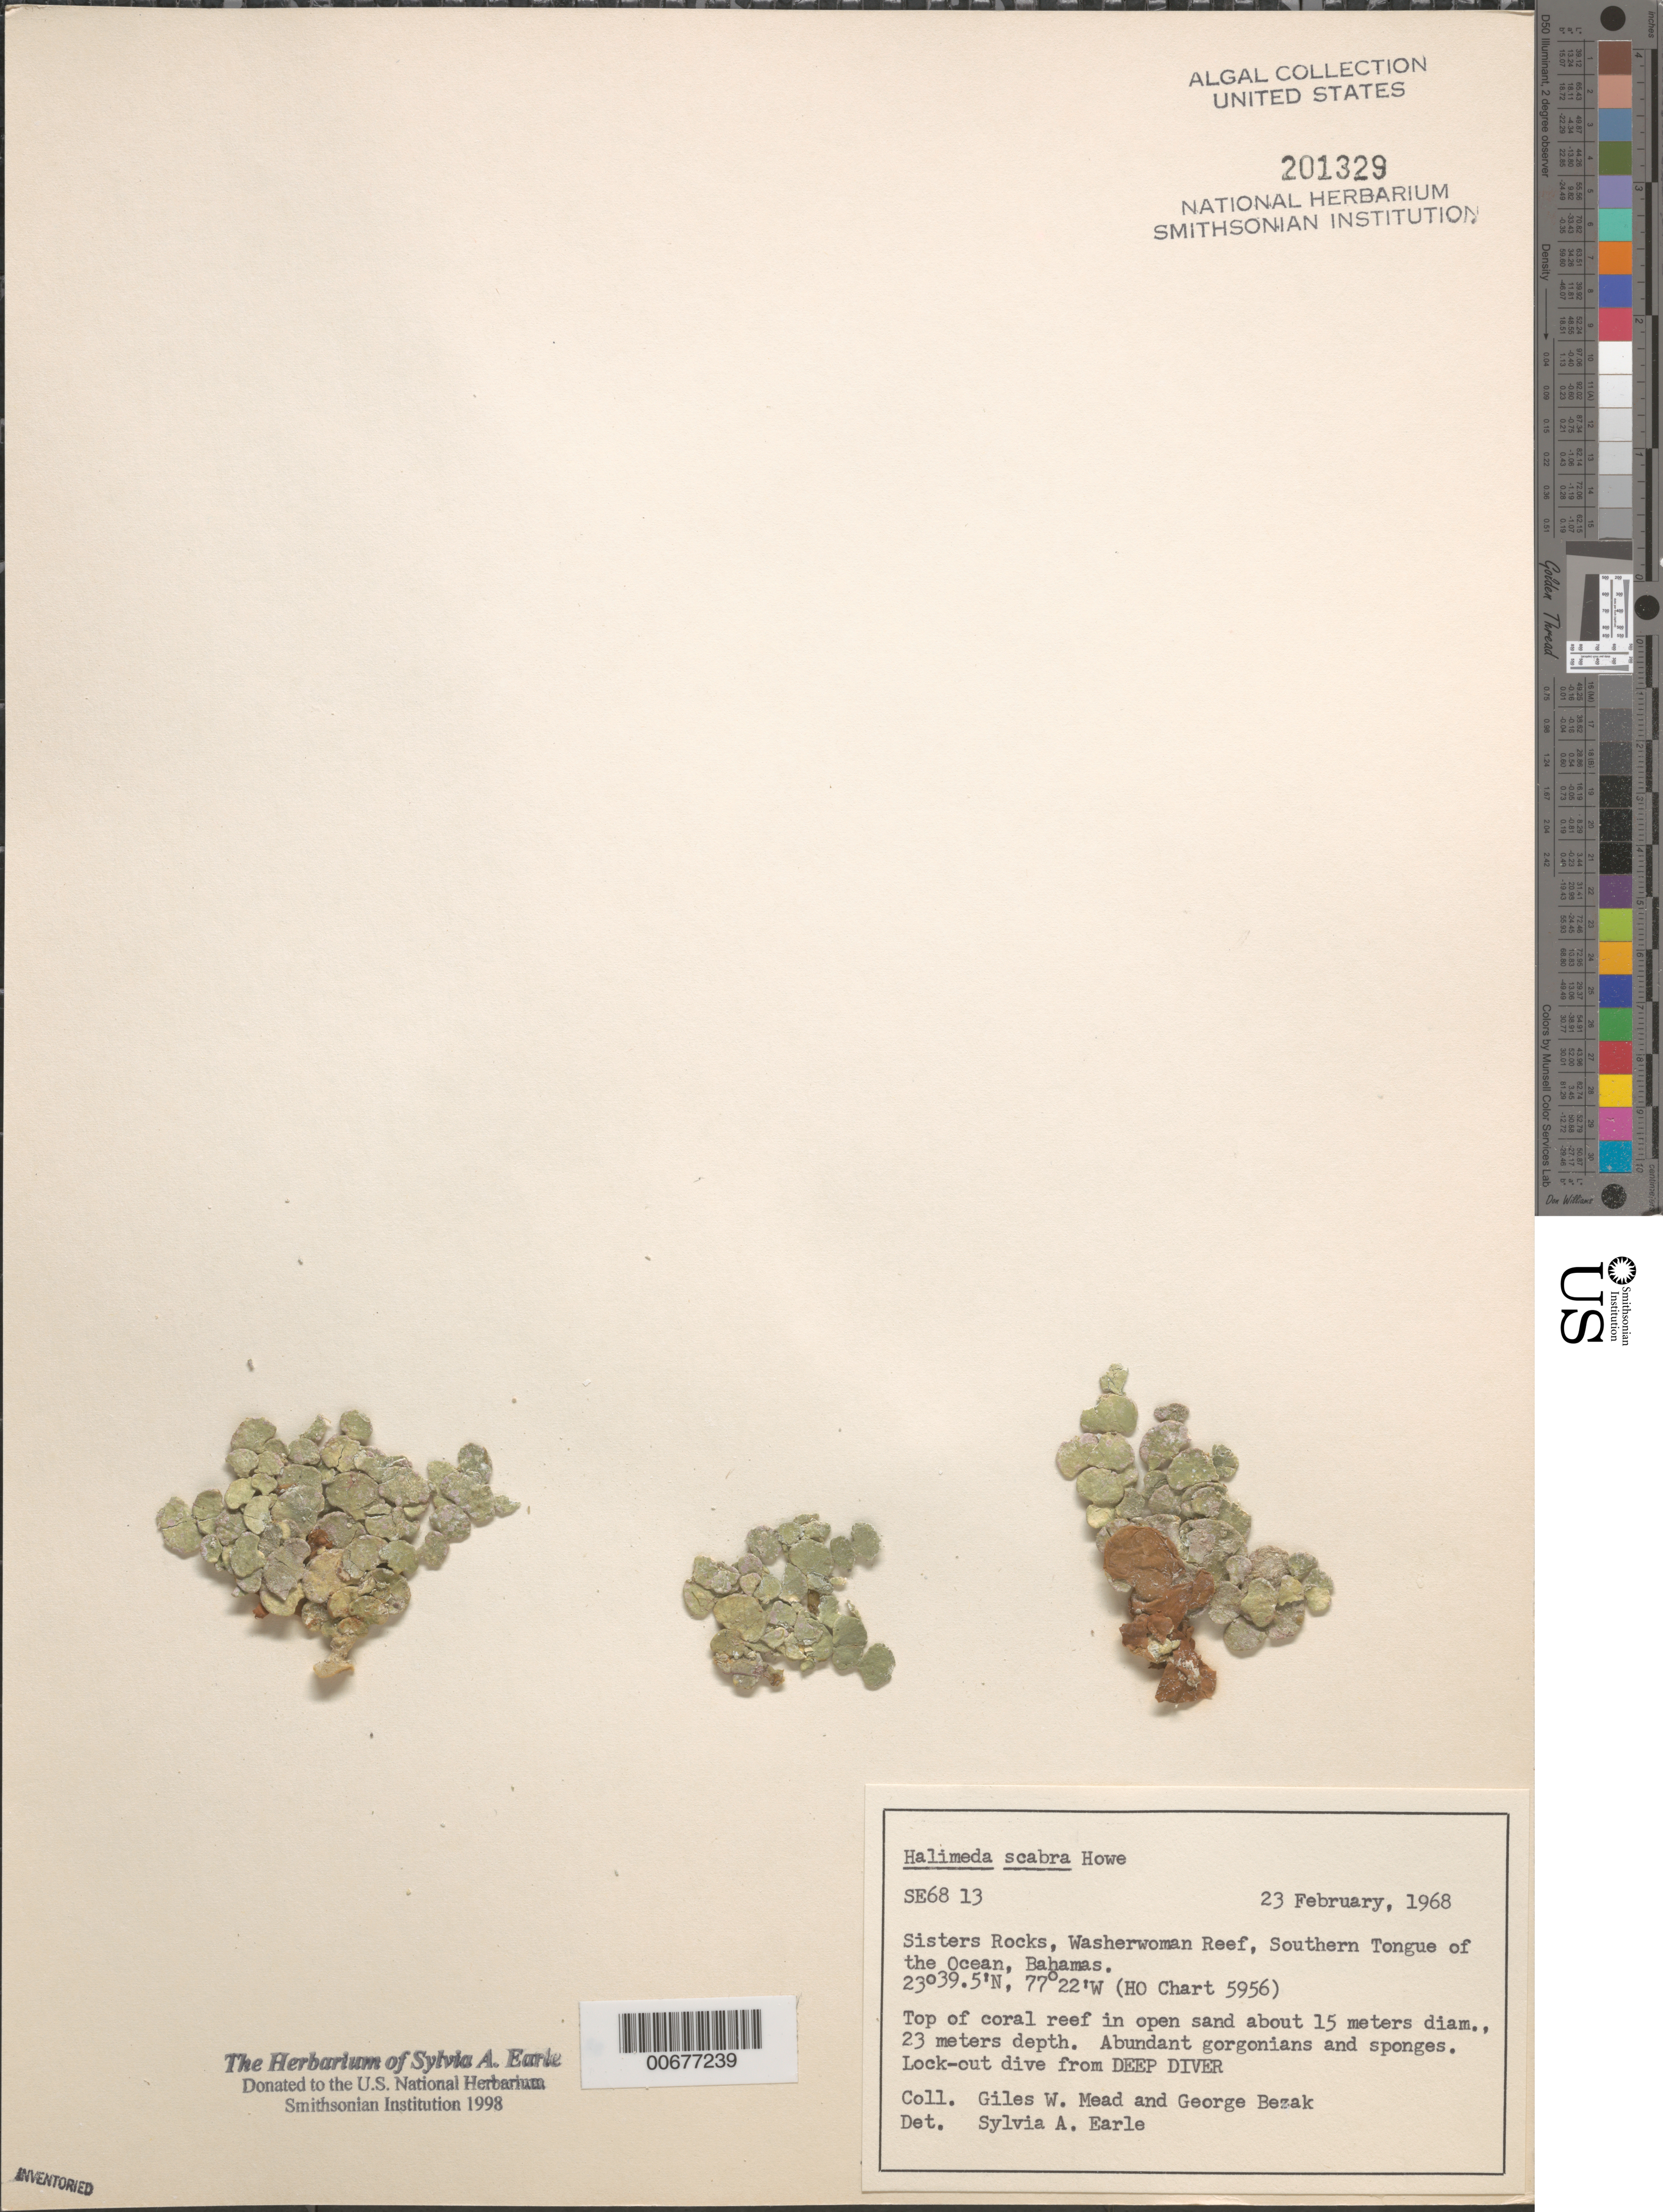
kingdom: Plantae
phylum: Chlorophyta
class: Ulvophyceae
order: Bryopsidales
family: Halimedaceae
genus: Halimeda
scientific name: Halimeda simulans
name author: M. Howe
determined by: Earle, S. A.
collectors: G. W. Mead & G. Bezak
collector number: SE 6813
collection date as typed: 23 Feb 1968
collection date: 1968-02-23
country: Bahamas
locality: Sisters Rocks, Washerwoman Reef, Southern Tongue of the Ocean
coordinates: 23 39.5' N, 77 22' W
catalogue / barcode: US 201329